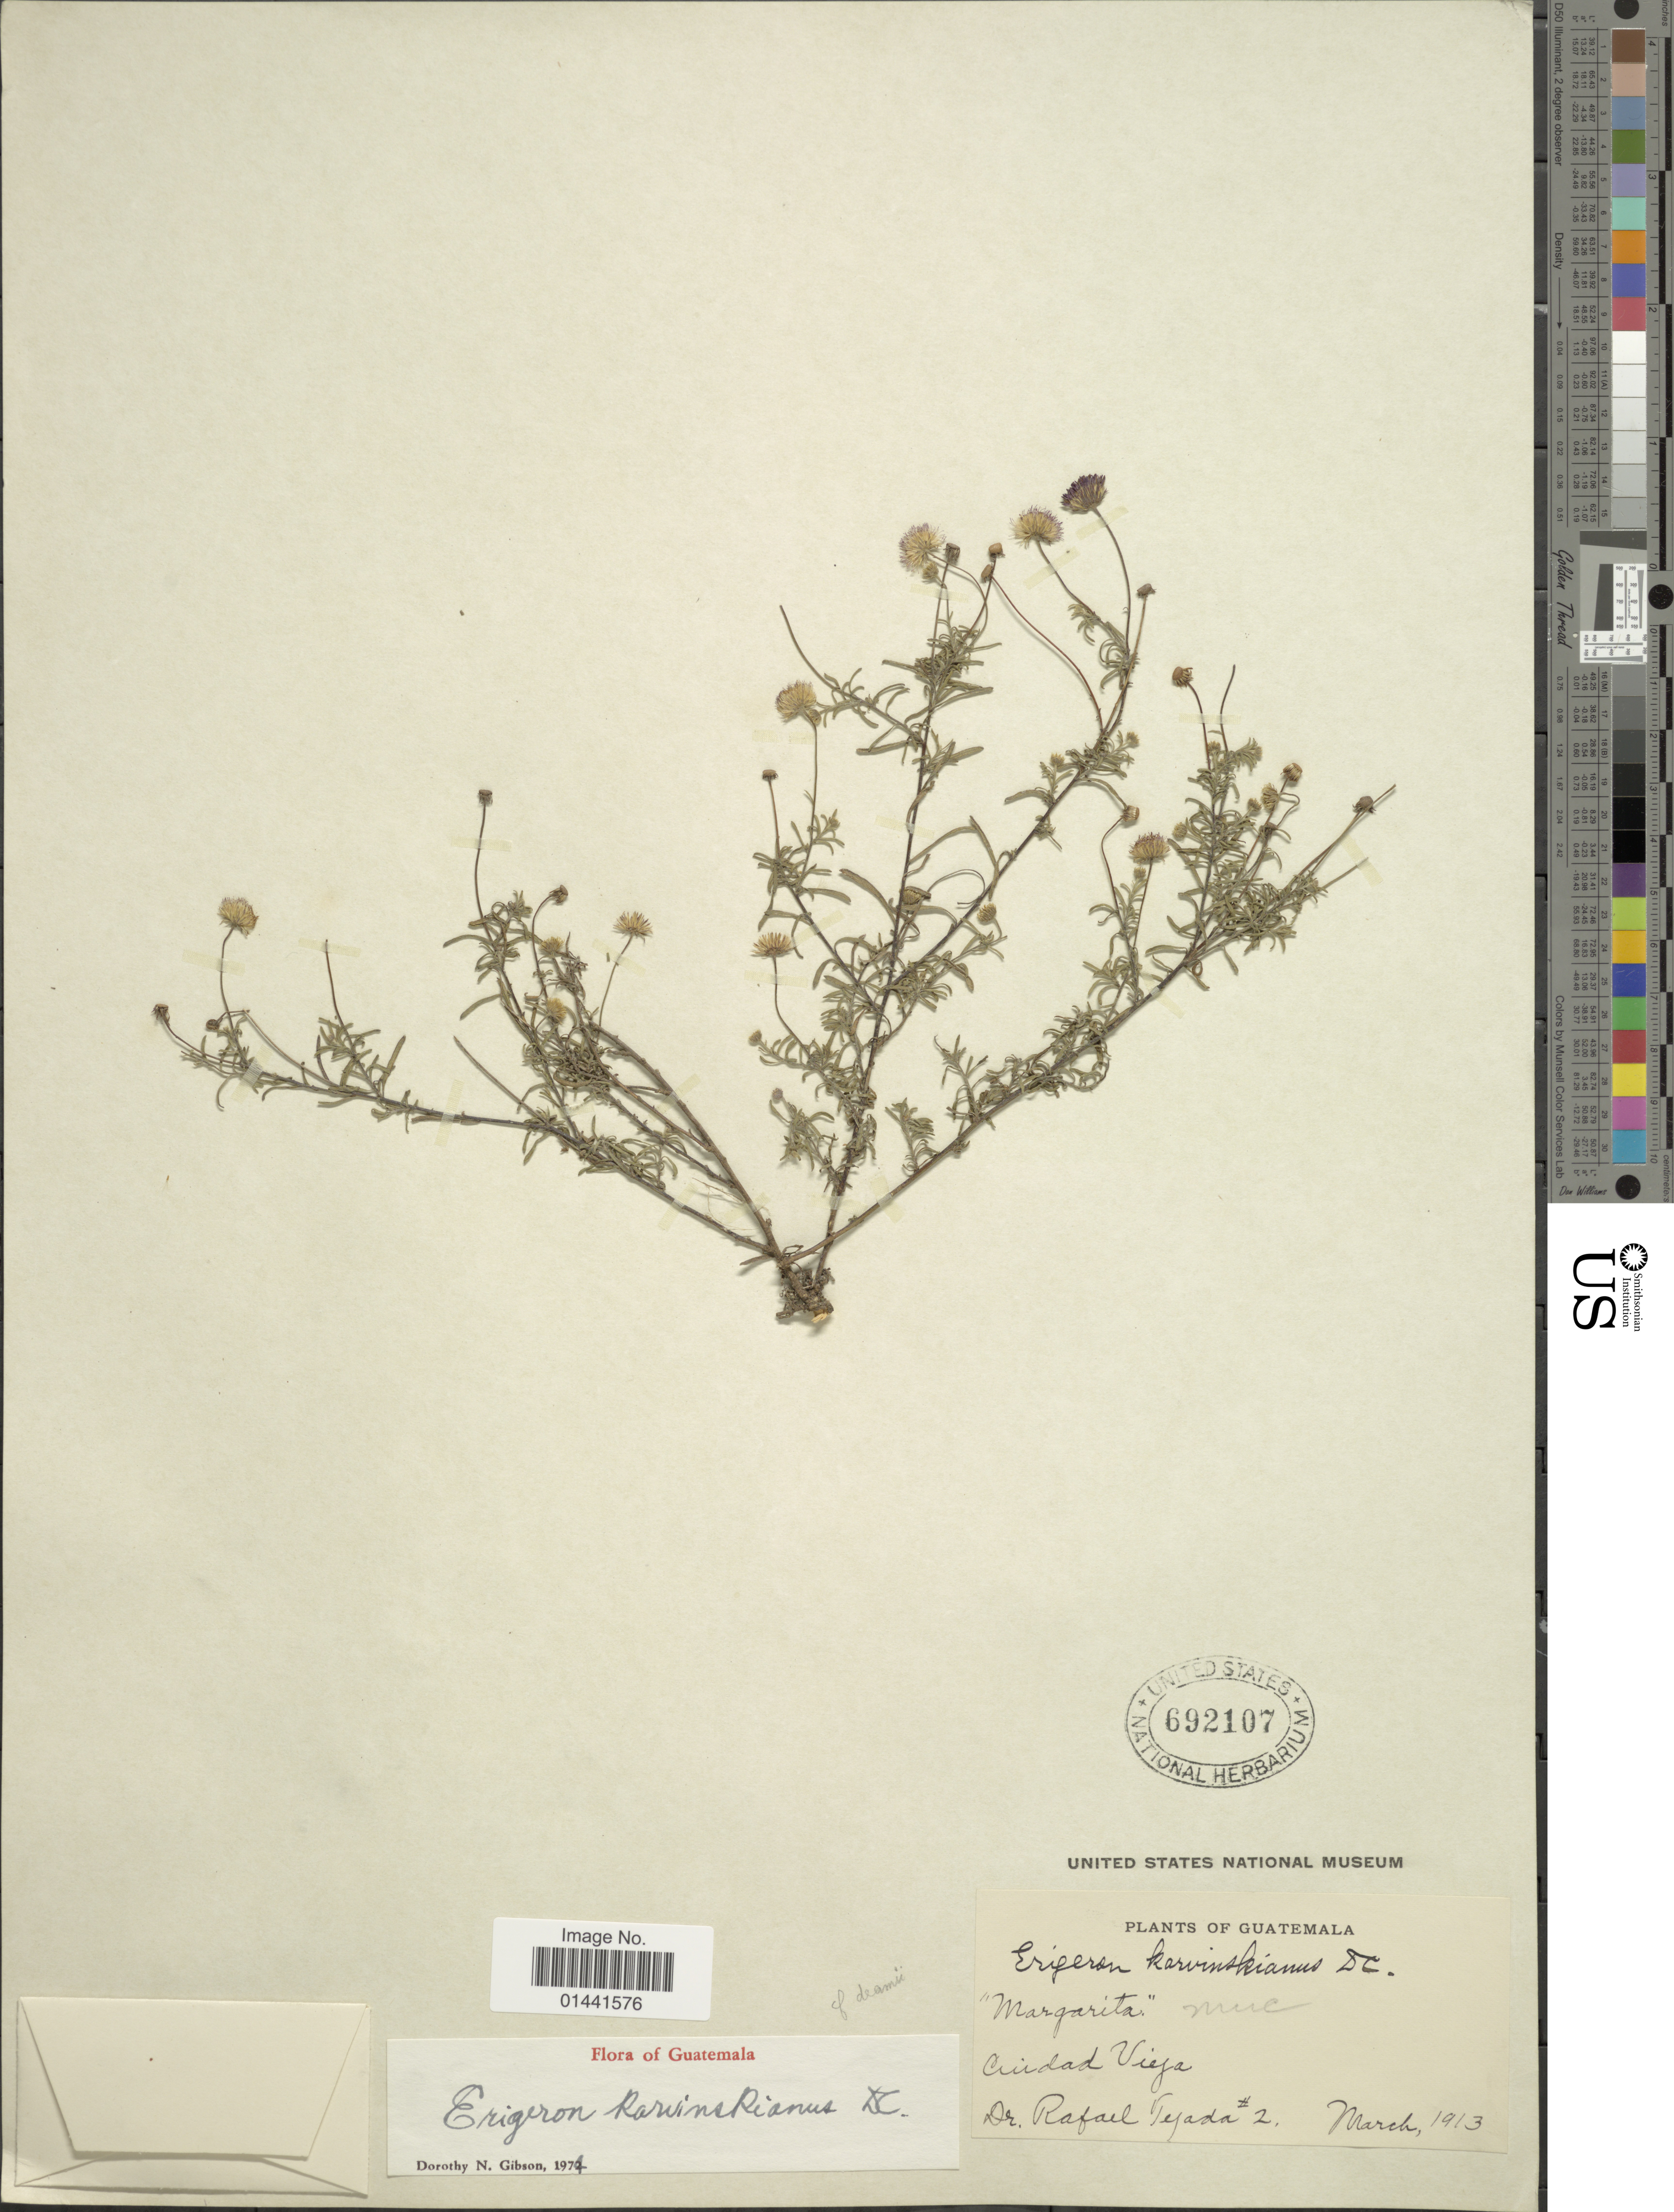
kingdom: Plantae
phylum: Tracheophyta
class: Magnoliopsida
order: Asterales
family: Asteraceae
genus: Erigeron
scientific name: Erigeron karvinskianus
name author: DC.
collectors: R. Tejada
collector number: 2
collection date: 1913-03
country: Guatemala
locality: Margarita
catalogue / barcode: US 692107